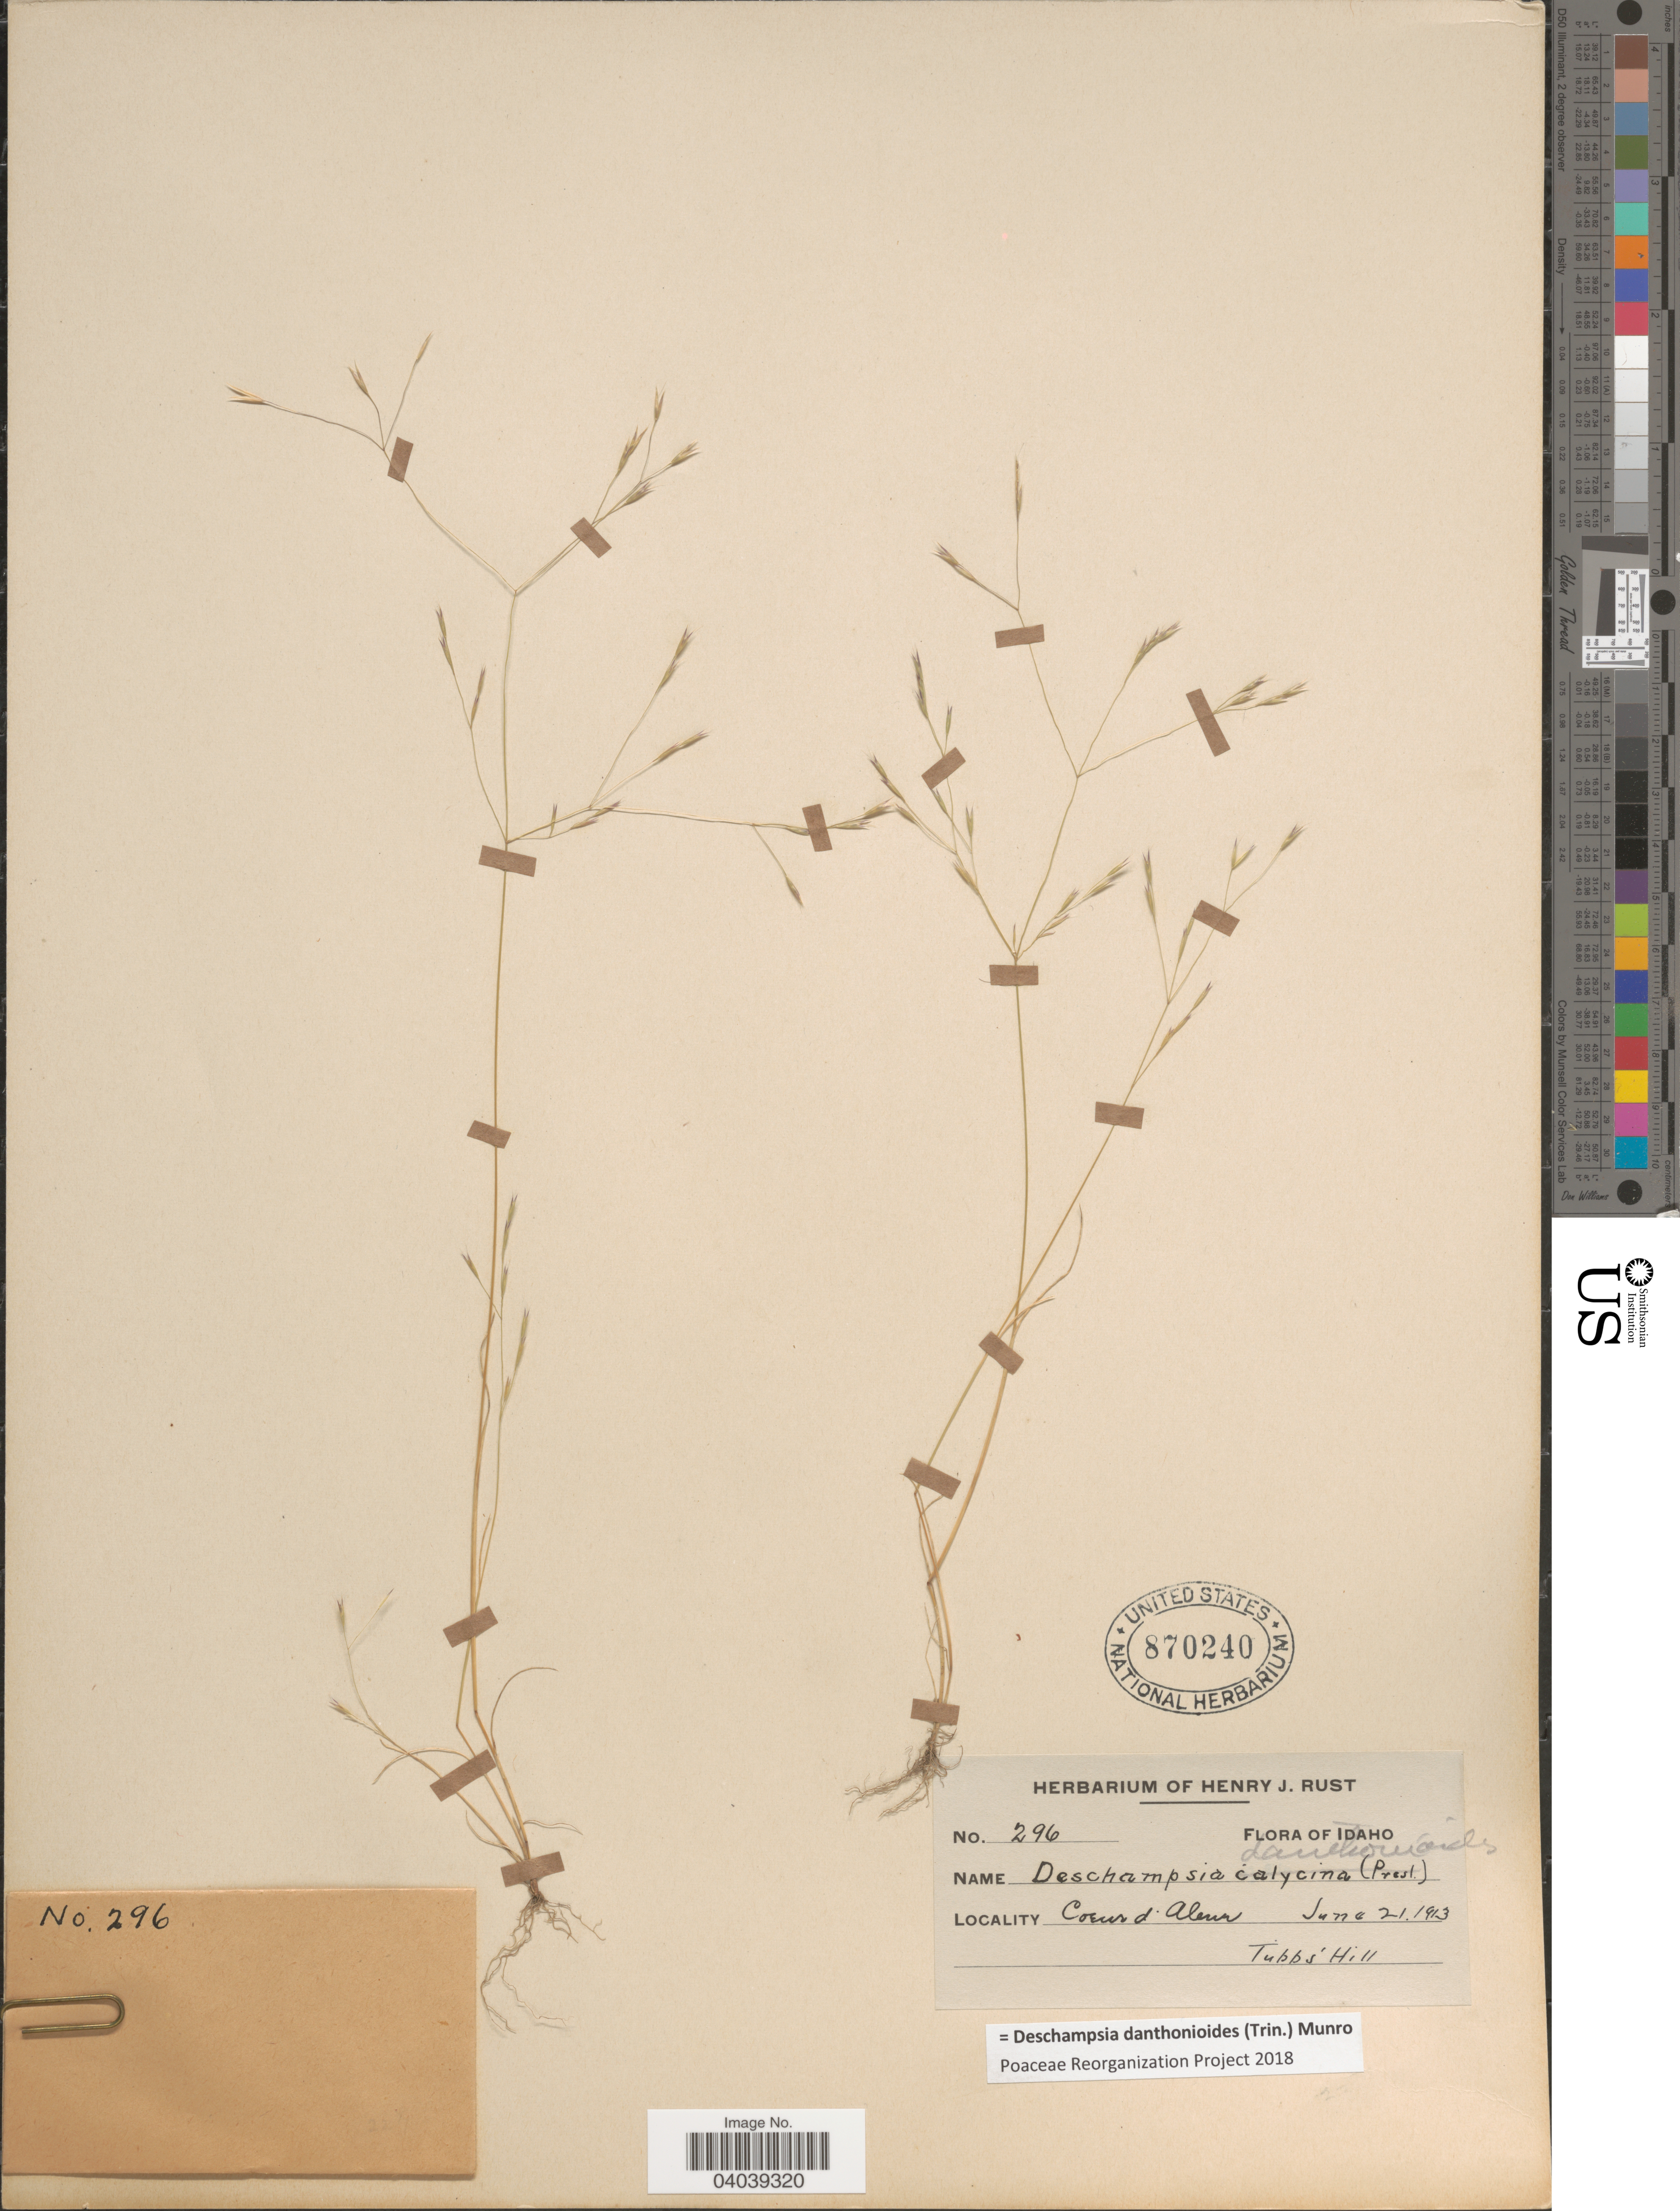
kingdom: Plantae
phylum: Tracheophyta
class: Liliopsida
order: Poales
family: Poaceae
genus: Deschampsia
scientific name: Deschampsia danthonioides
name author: (Trin.) Munro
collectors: ex herb. Henry J. Rust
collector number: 296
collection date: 1913-06-21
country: United States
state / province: Idaho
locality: Coeur d'Alene. Tubb's Hill.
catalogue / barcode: US 870240